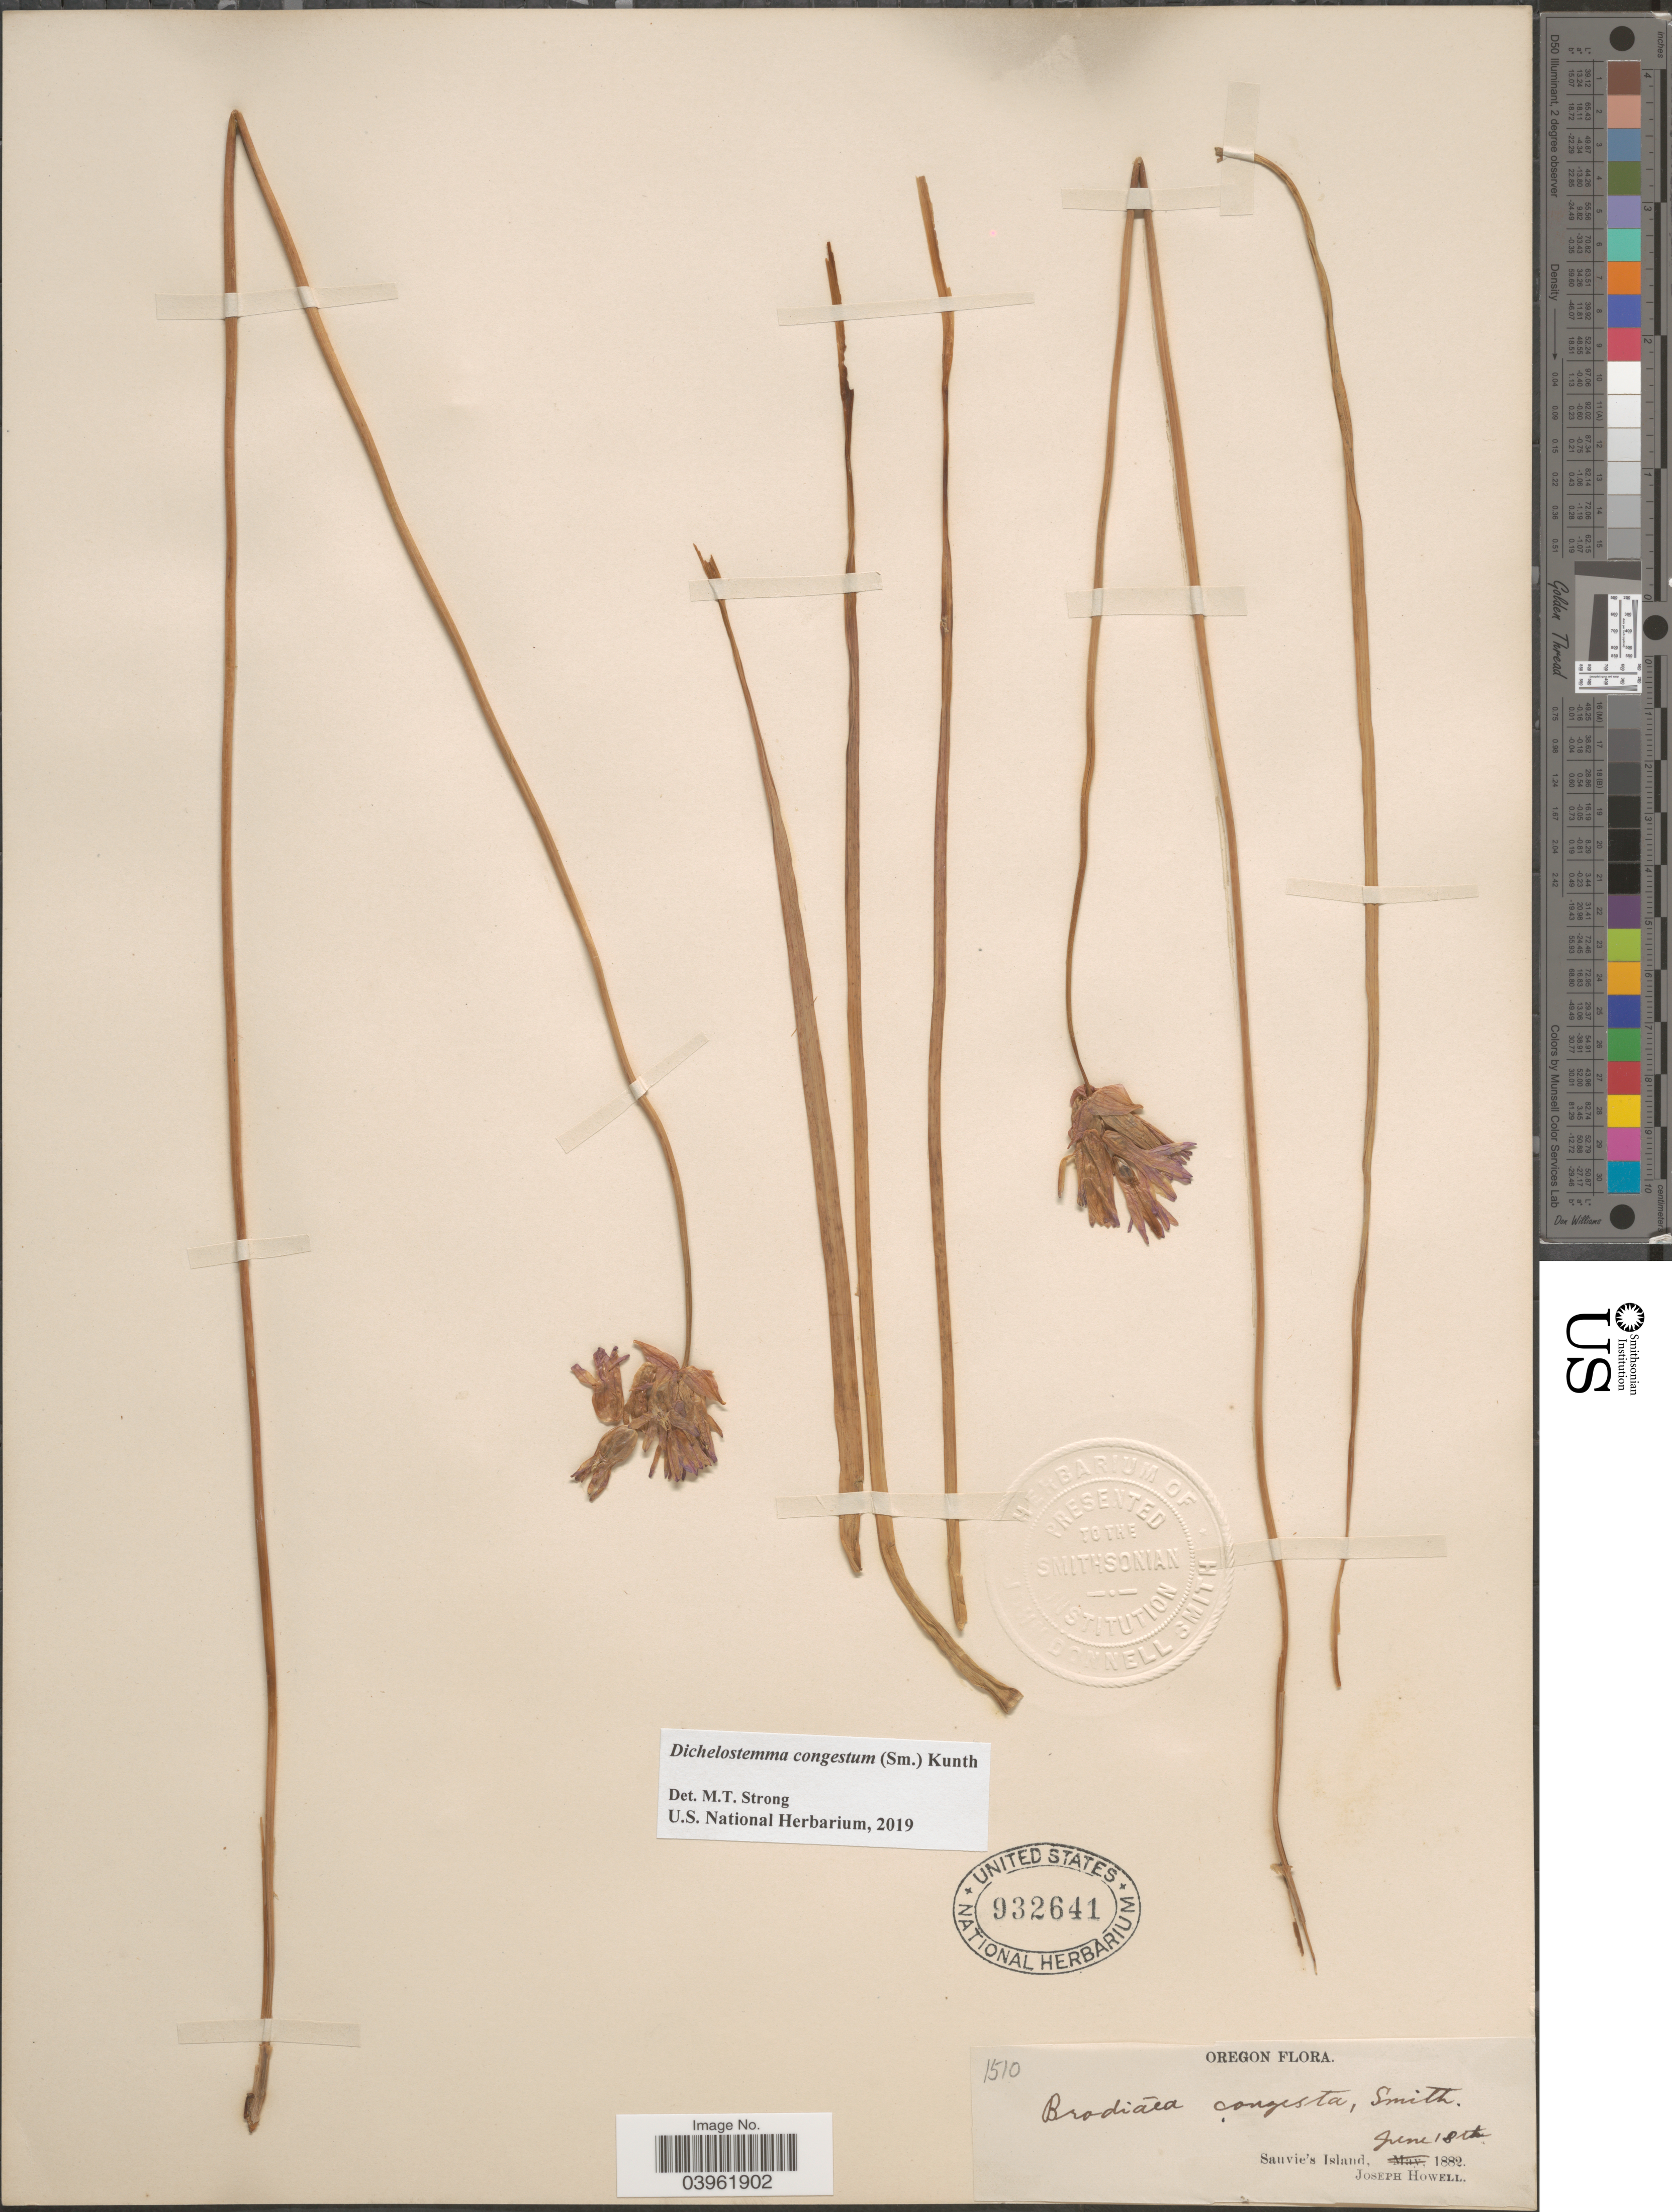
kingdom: Plantae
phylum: Tracheophyta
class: Liliopsida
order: Asparagales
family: Asparagaceae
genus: Dichelostemma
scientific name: Dichelostemma congestum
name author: Kunth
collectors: J. Howell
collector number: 1510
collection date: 1882-06-18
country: United States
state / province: Oregon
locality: Sauvie's Island.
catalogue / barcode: US 932641